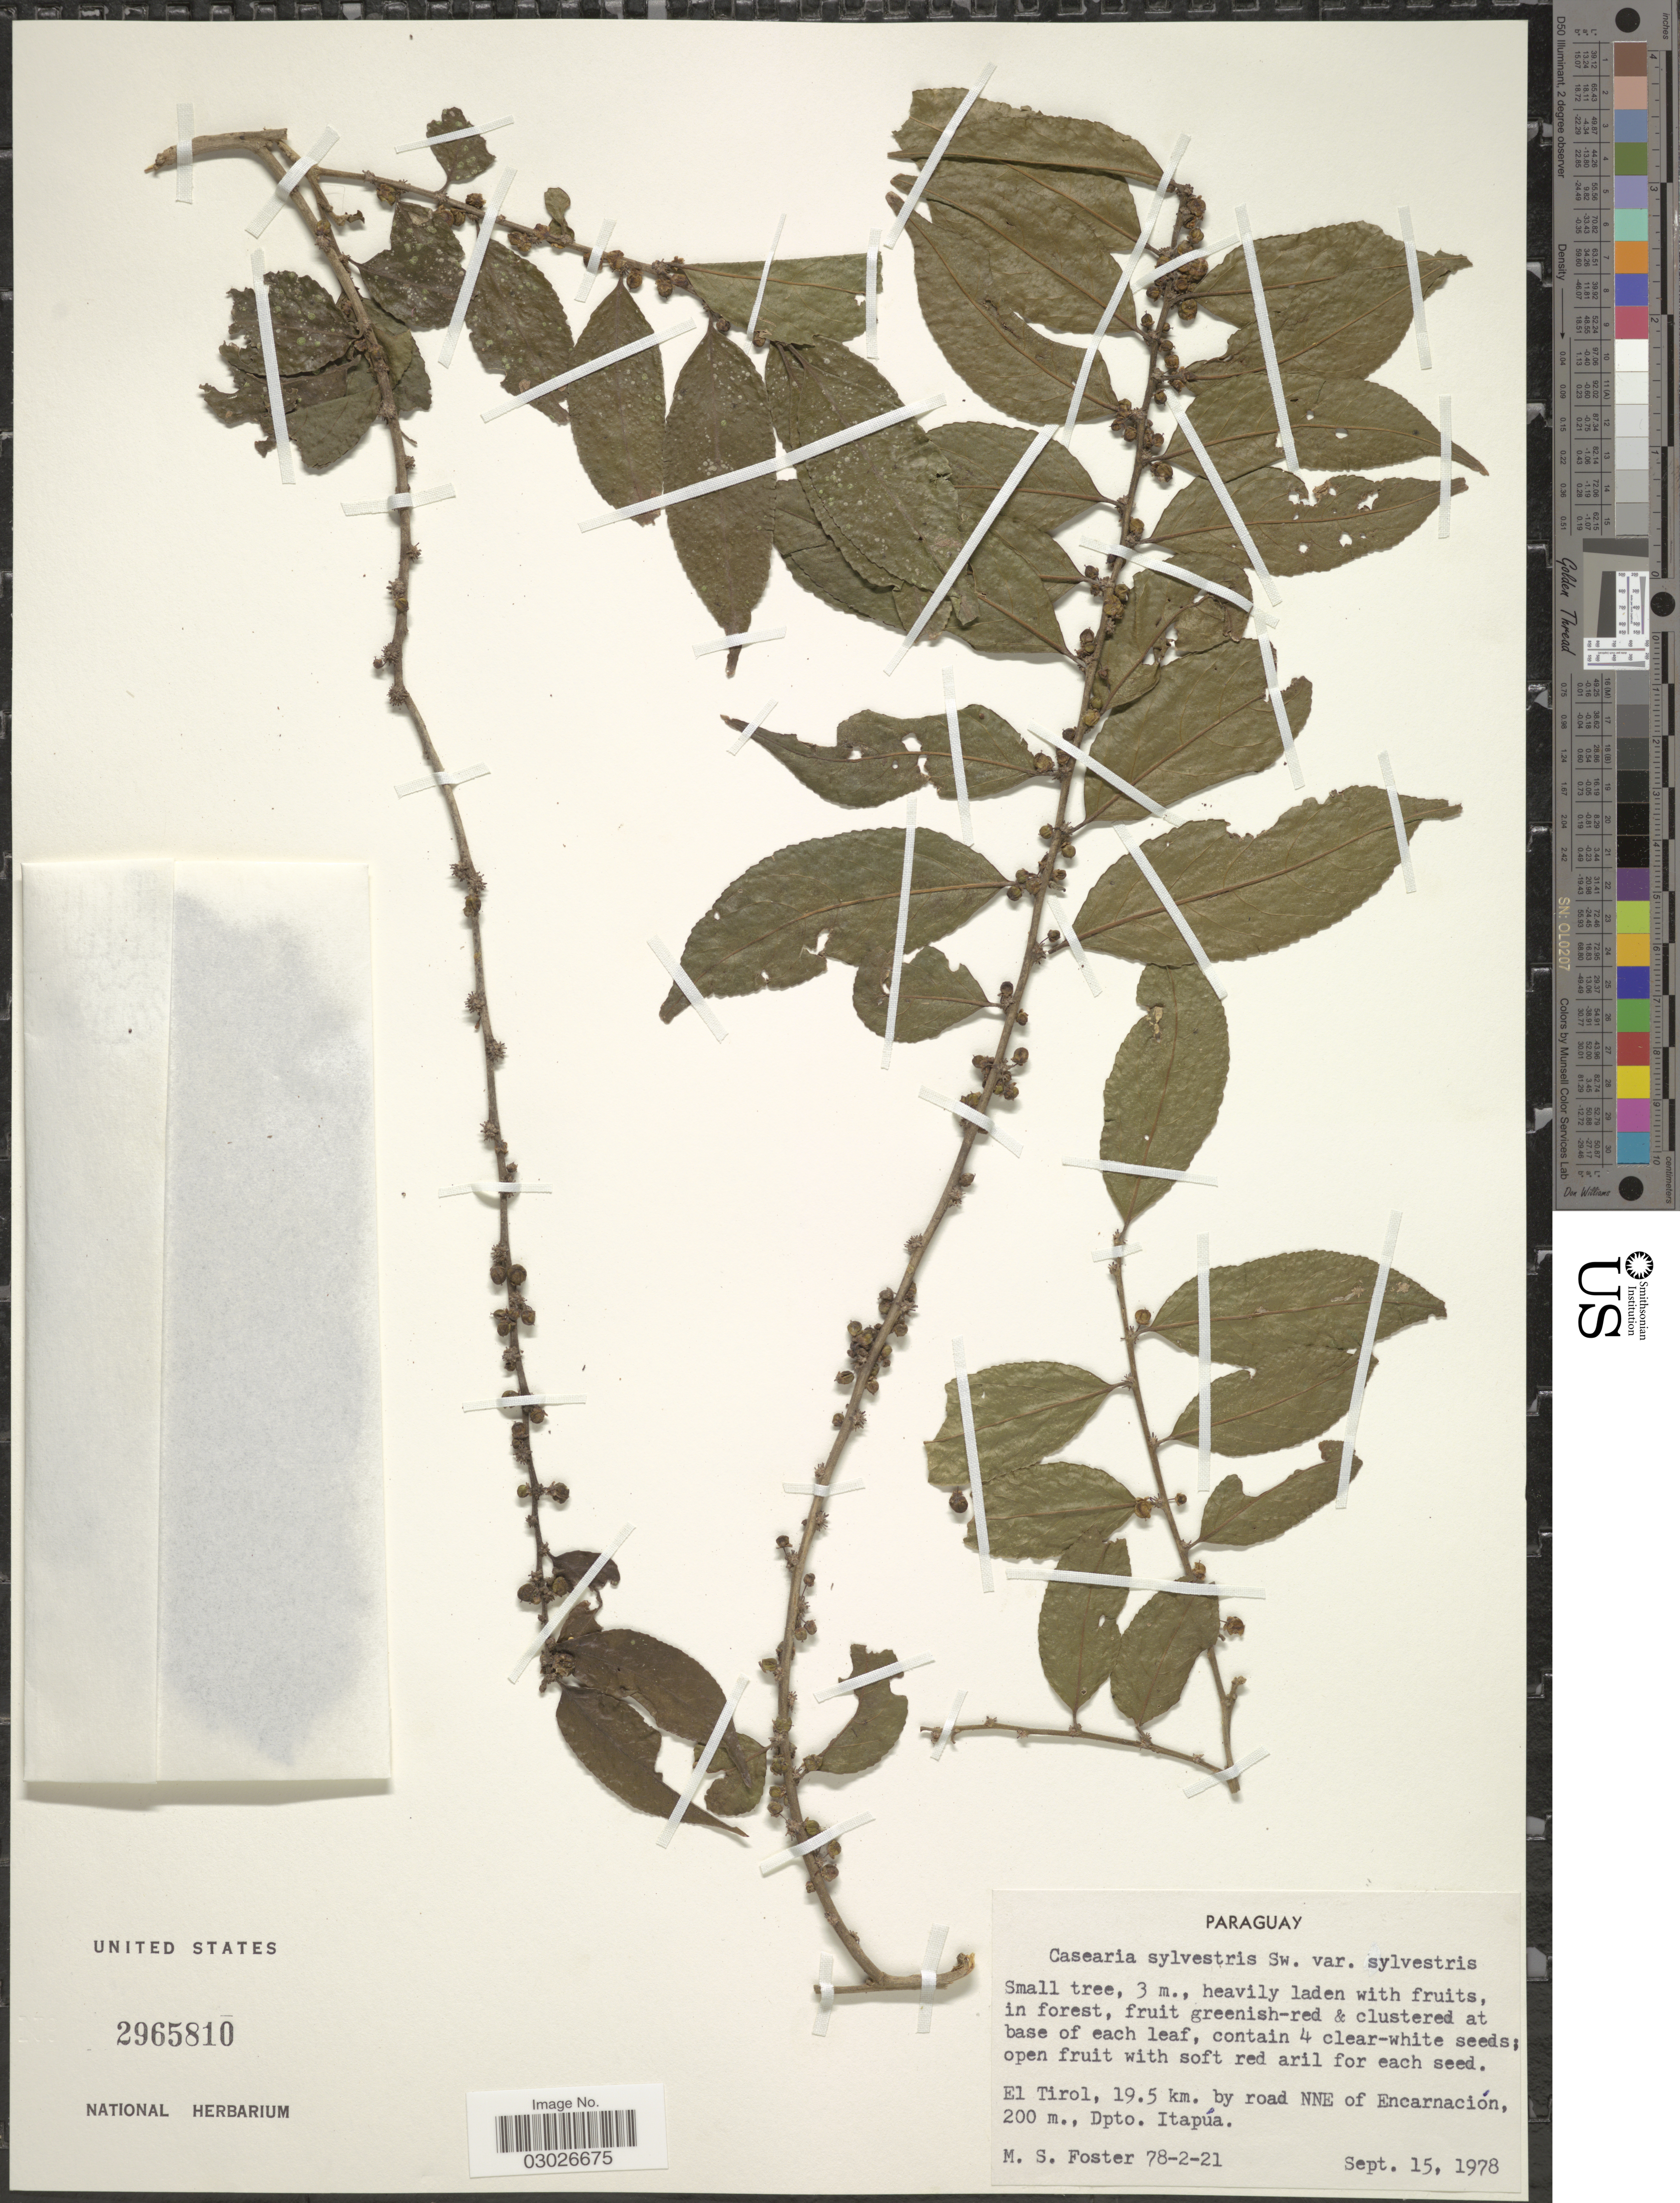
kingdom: Plantae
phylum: Tracheophyta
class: Magnoliopsida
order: Malpighiales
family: Salicaceae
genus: Casearia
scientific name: Casearia sylvestris var. sylvestris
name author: Sw.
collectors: M. Foster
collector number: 78-2-21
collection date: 1978-09-15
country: Paraguay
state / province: Itapua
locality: El Tirol, 19.5 km. by road NNE of Encarnación, Dpto. Itapúa.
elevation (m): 200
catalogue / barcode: US 2965810